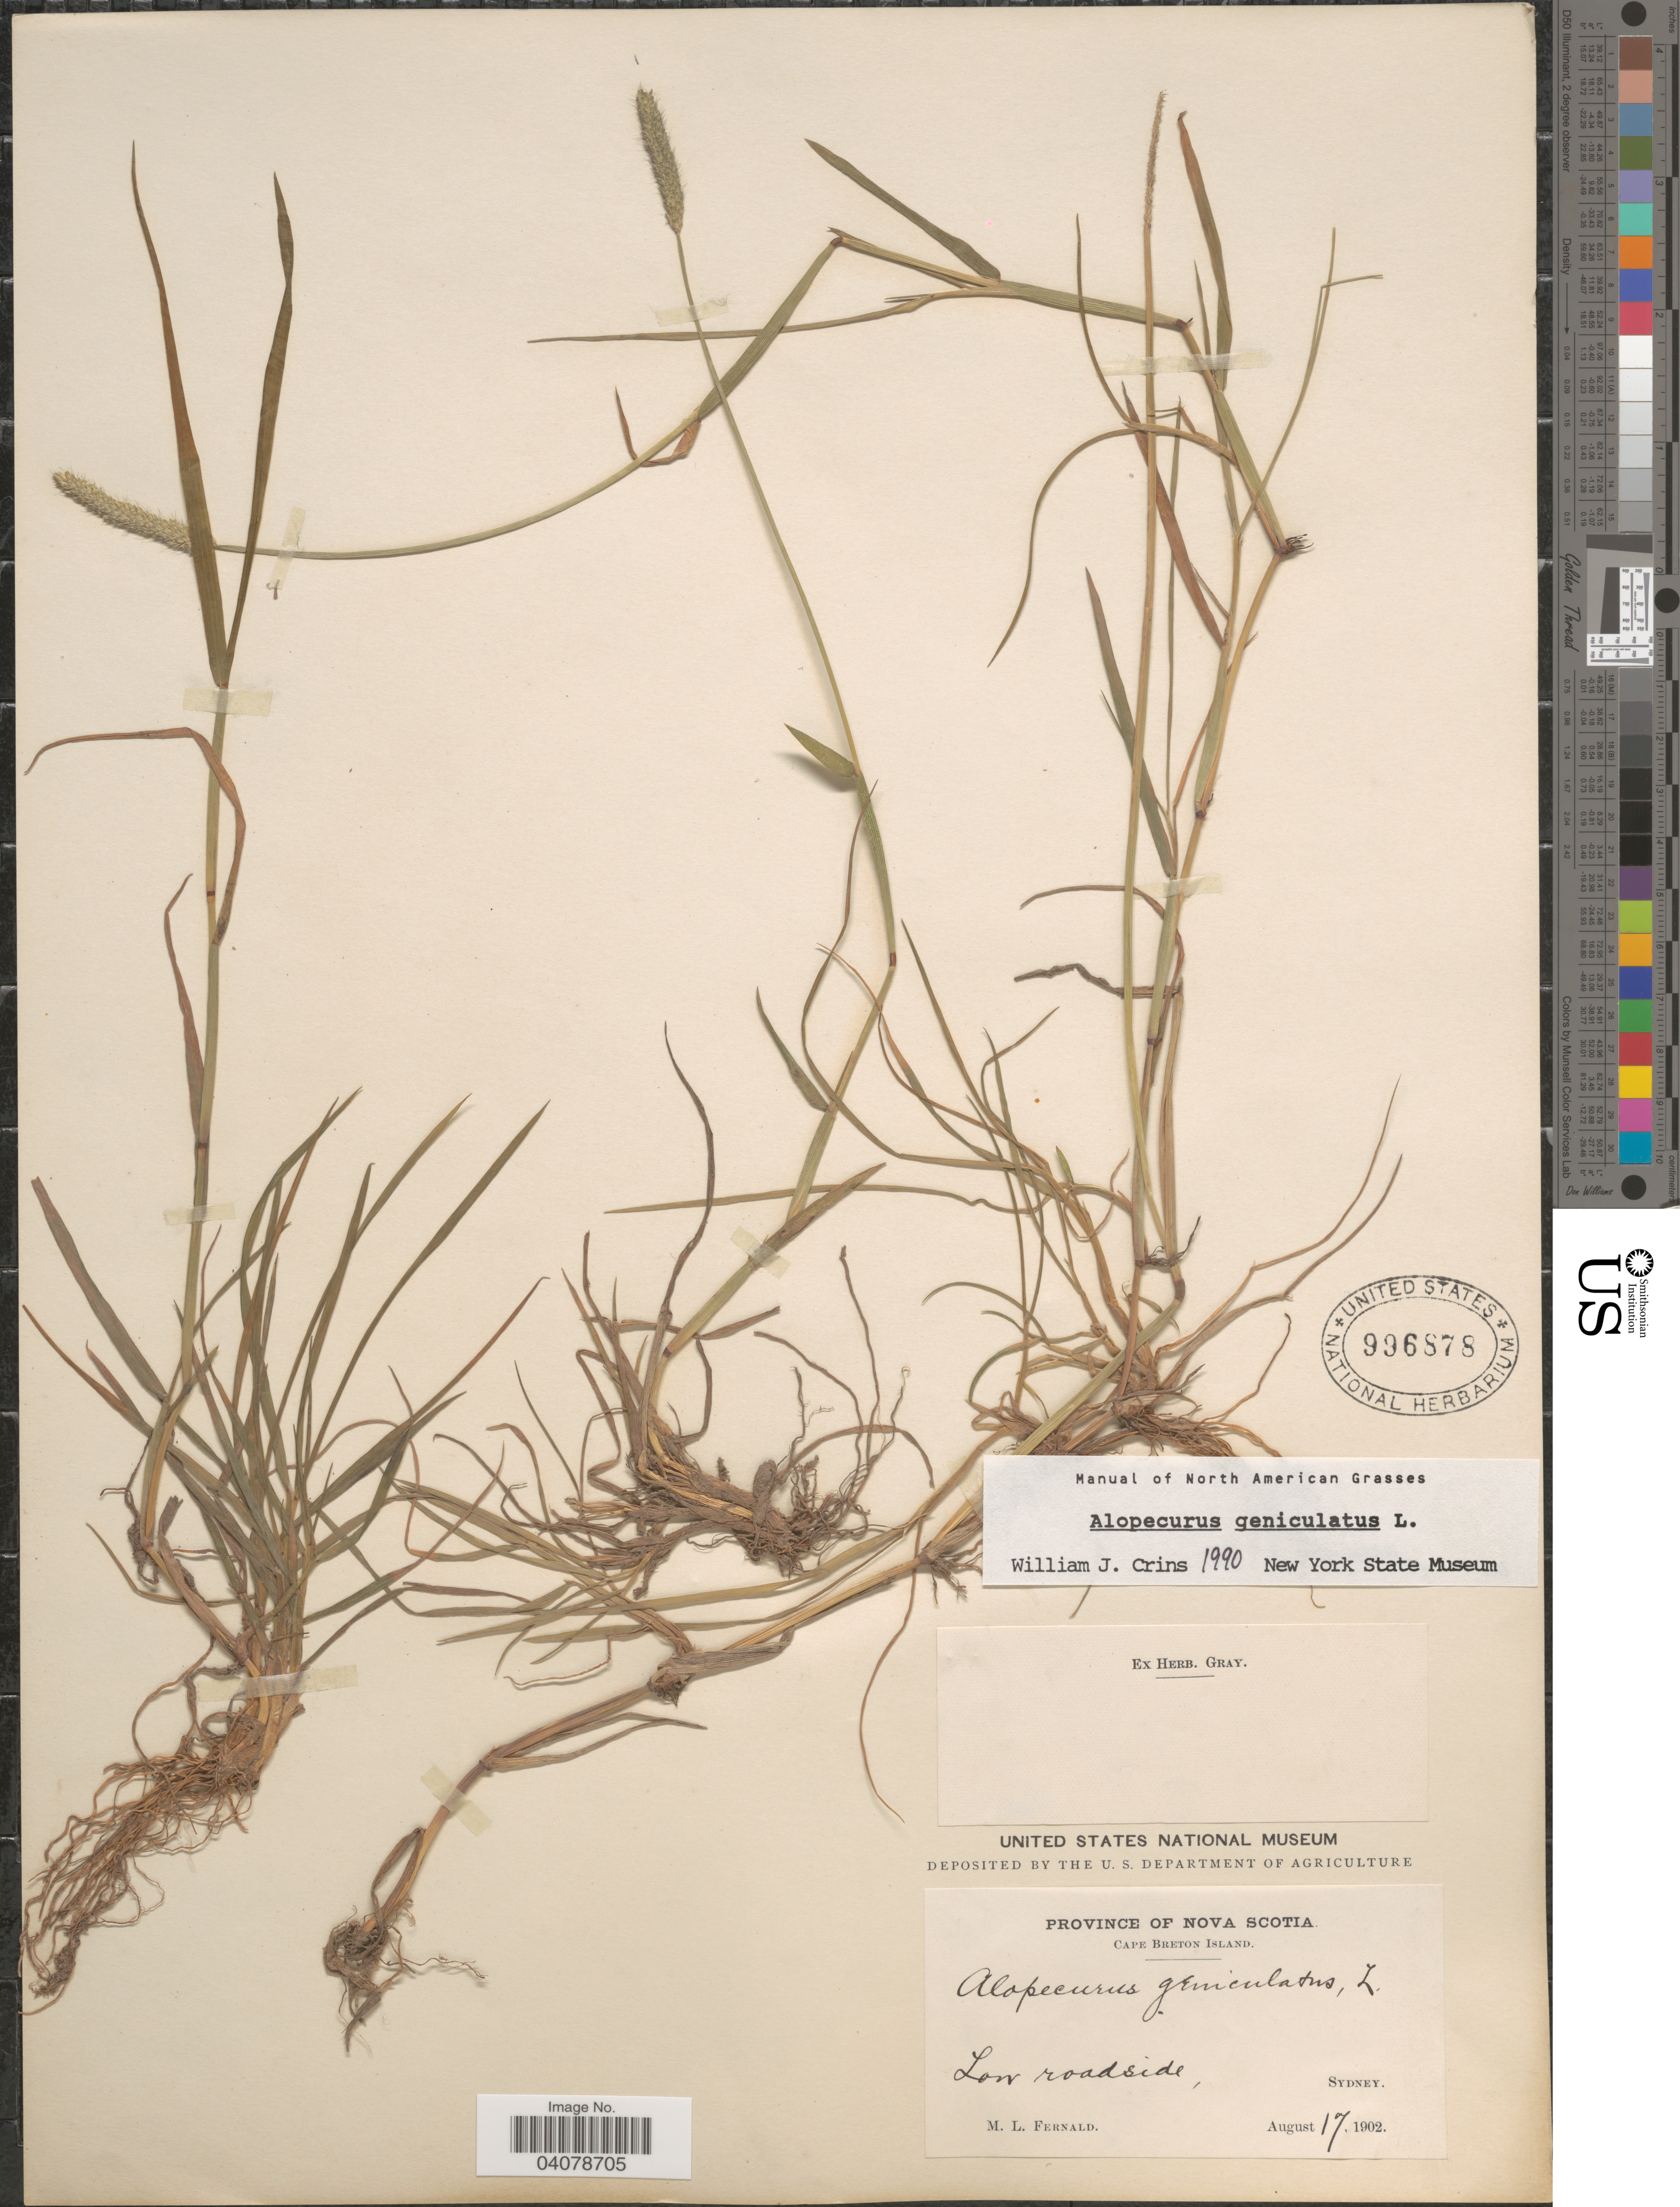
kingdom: Plantae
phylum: Tracheophyta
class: Liliopsida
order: Poales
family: Poaceae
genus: Alopecurus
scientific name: Alopecurus geniculatus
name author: L.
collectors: M. L. Fernald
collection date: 1902-08-17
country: Canada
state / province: Nova Scotia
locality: Cape Breton Island. Low roadside, Sydney.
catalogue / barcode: US 996878